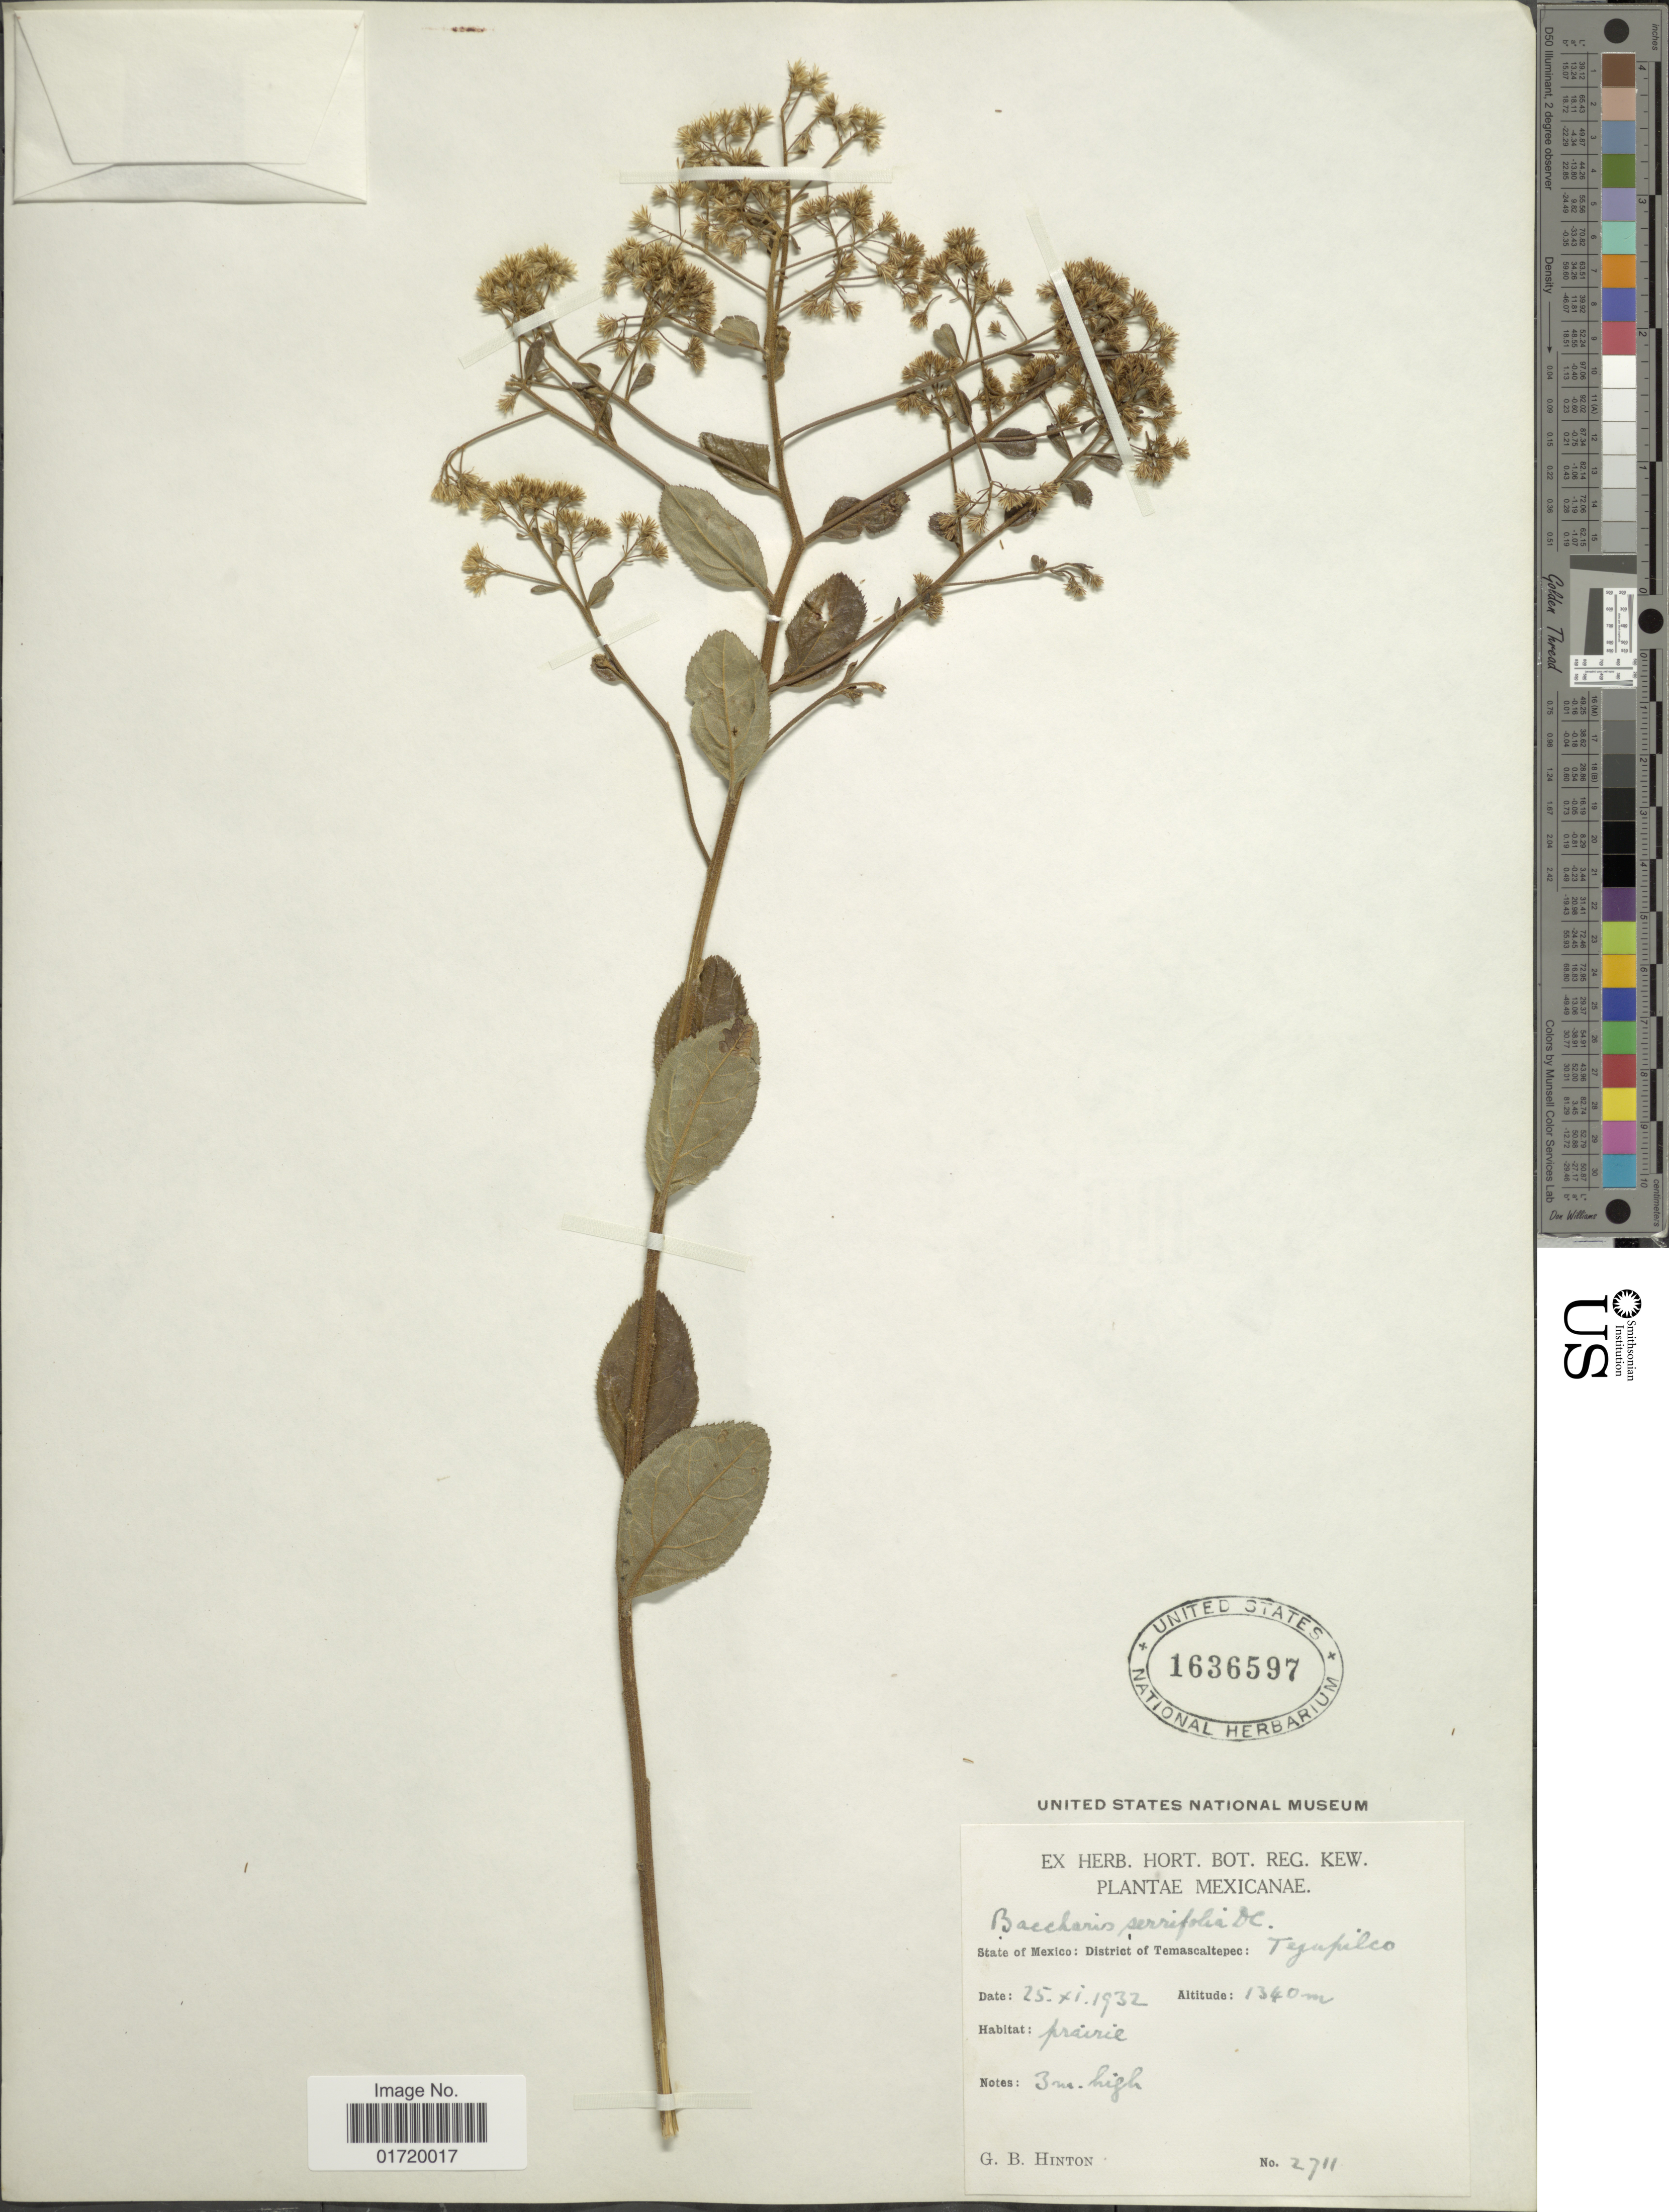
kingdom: Plantae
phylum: Tracheophyta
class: Magnoliopsida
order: Asterales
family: Asteraceae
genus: Baccharis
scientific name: Baccharis serrifolia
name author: DC.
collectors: G. B. Hinton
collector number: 2711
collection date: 1932-11-25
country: Mexico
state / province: México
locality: Mexicanae, District Temascaltepec, Tejupilco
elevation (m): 1340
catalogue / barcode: US 1636597